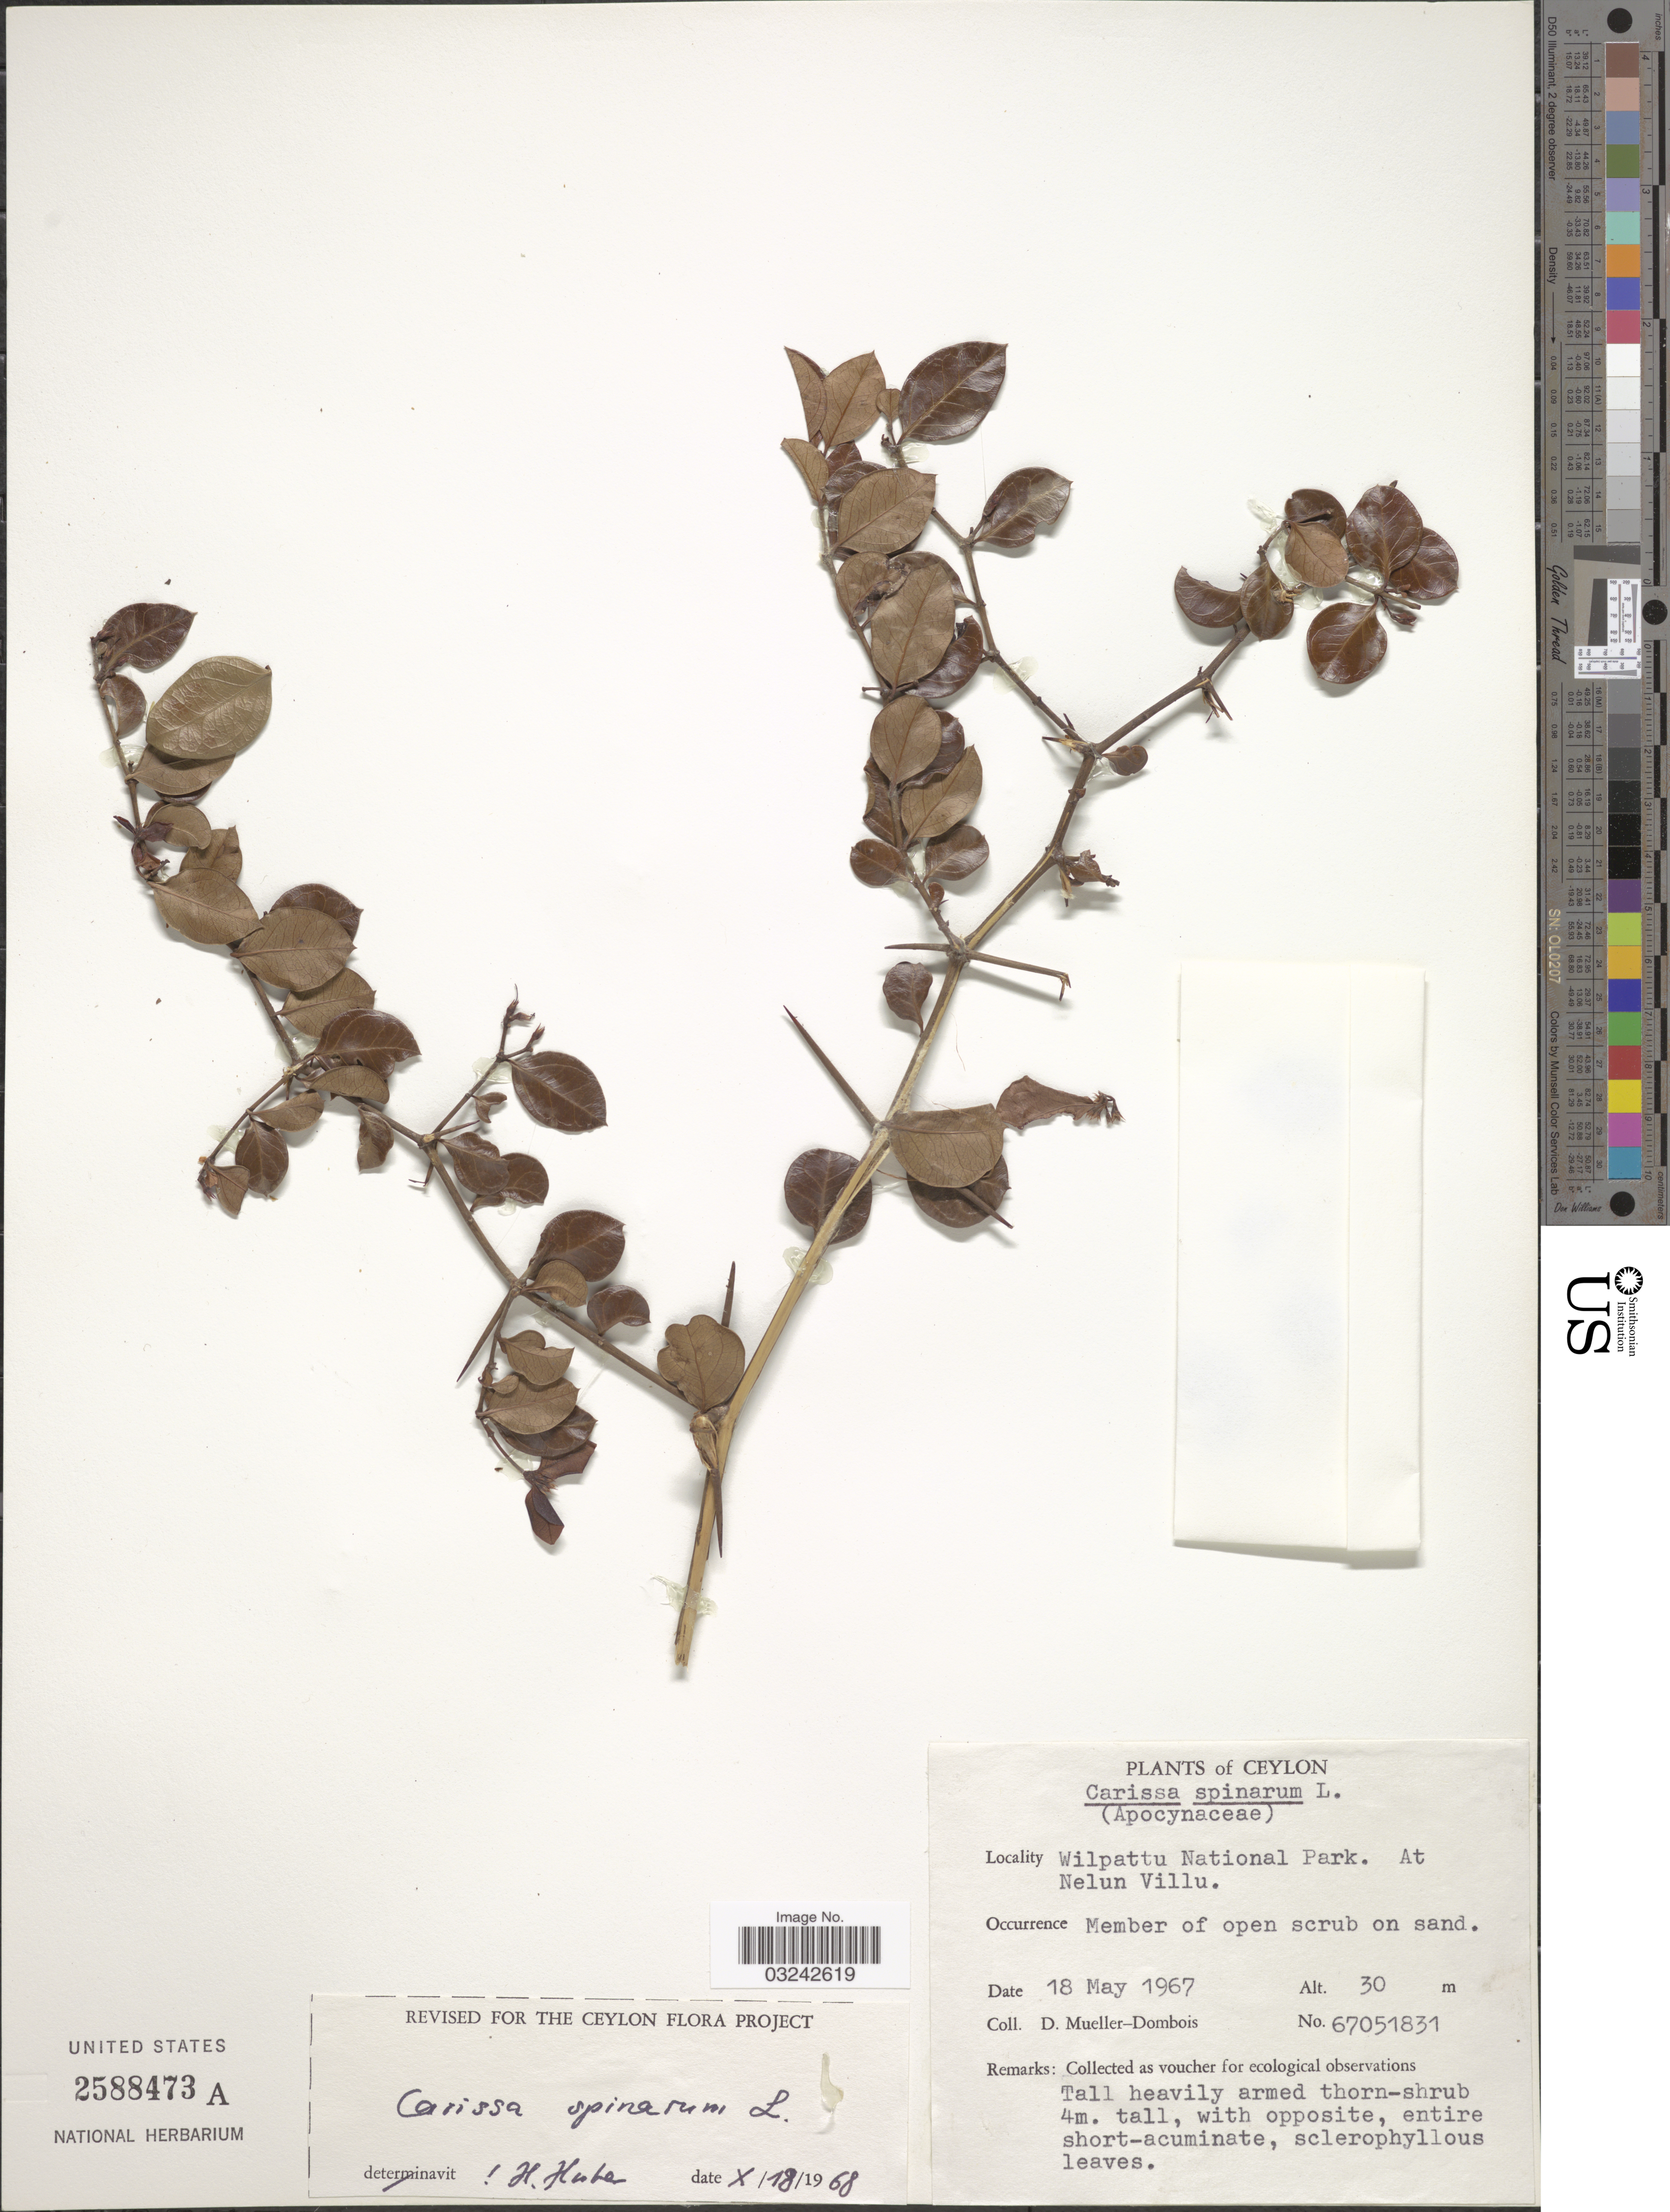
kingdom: Plantae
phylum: Tracheophyta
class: Magnoliopsida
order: Gentianales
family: Apocynaceae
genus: Carissa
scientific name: Carissa spinarum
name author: L.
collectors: D. Mueller-Dombois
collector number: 67051831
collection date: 1967-05-18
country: Sri Lanka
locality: Ceylon. Wilpattu National Park. At Nelun Villu.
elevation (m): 30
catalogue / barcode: US 2588473A